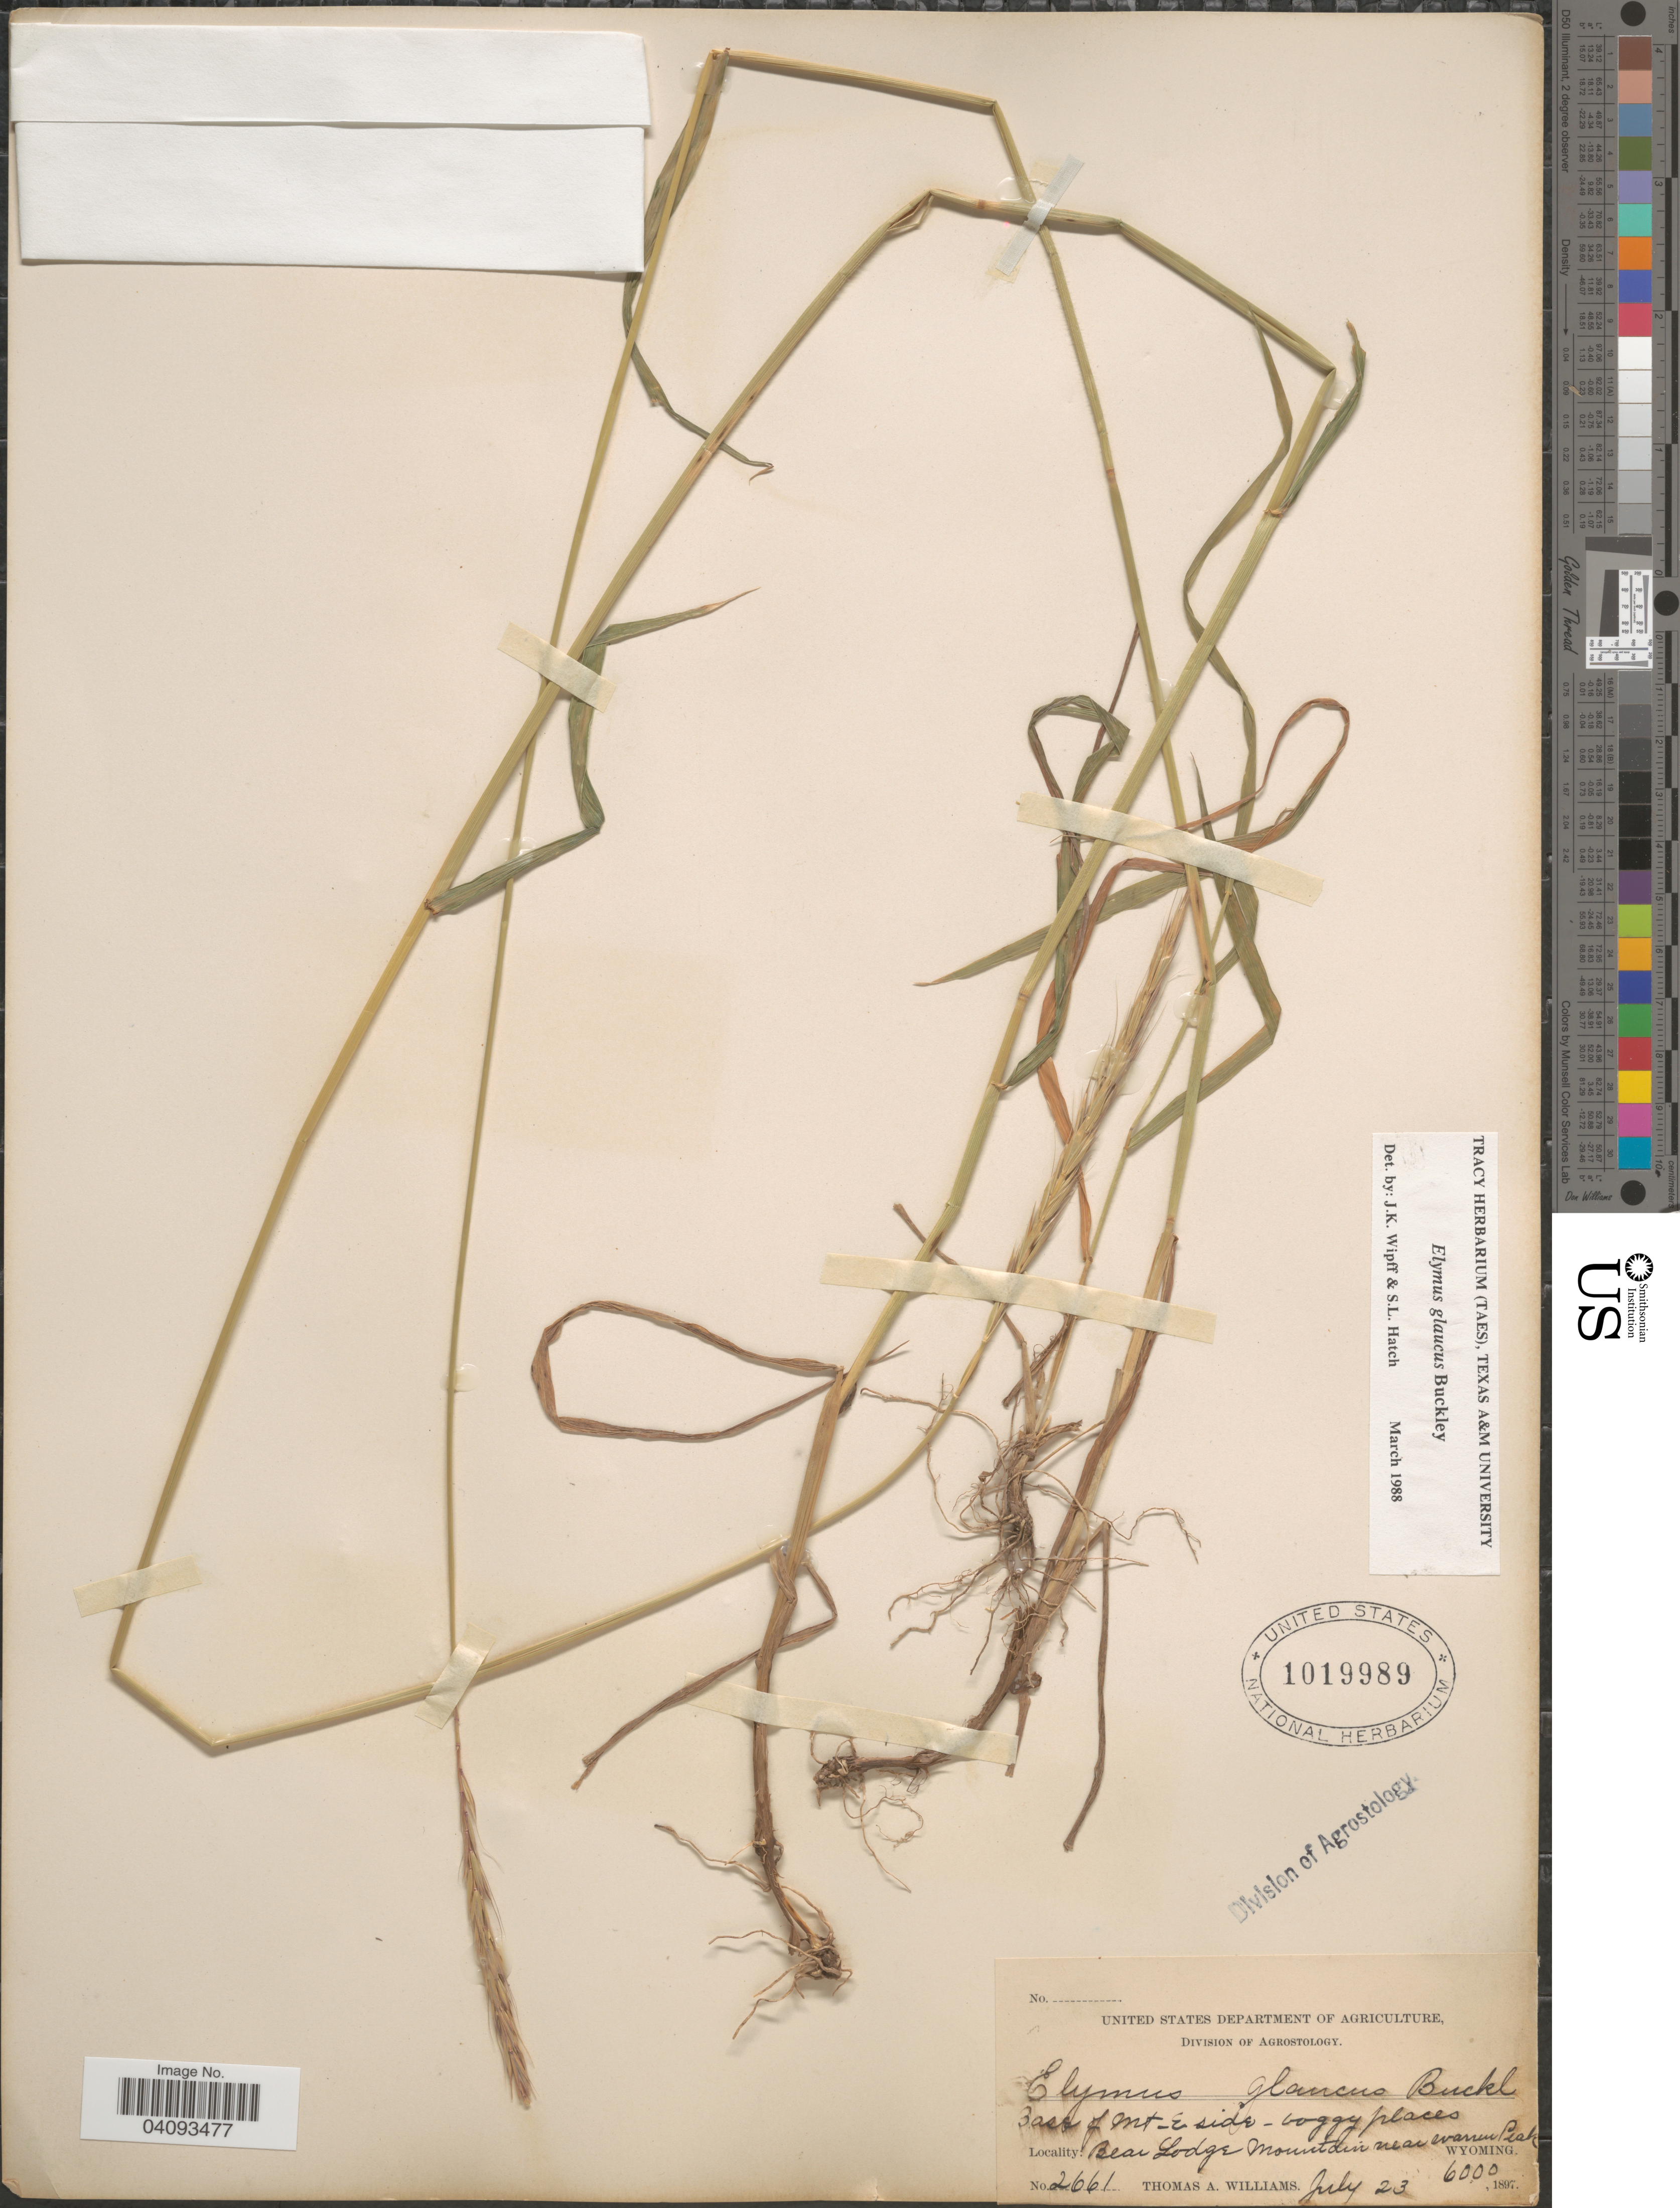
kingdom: Plantae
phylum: Tracheophyta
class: Liliopsida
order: Poales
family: Poaceae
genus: Elymus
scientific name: Elymus glaucus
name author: Buckley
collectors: T. A. Williams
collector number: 2661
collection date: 1897-07-23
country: United States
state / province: Wyoming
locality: Base of Mt-E side-boggy places. Bear Lodge Mountains near Warren Peak.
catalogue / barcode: US 1019989